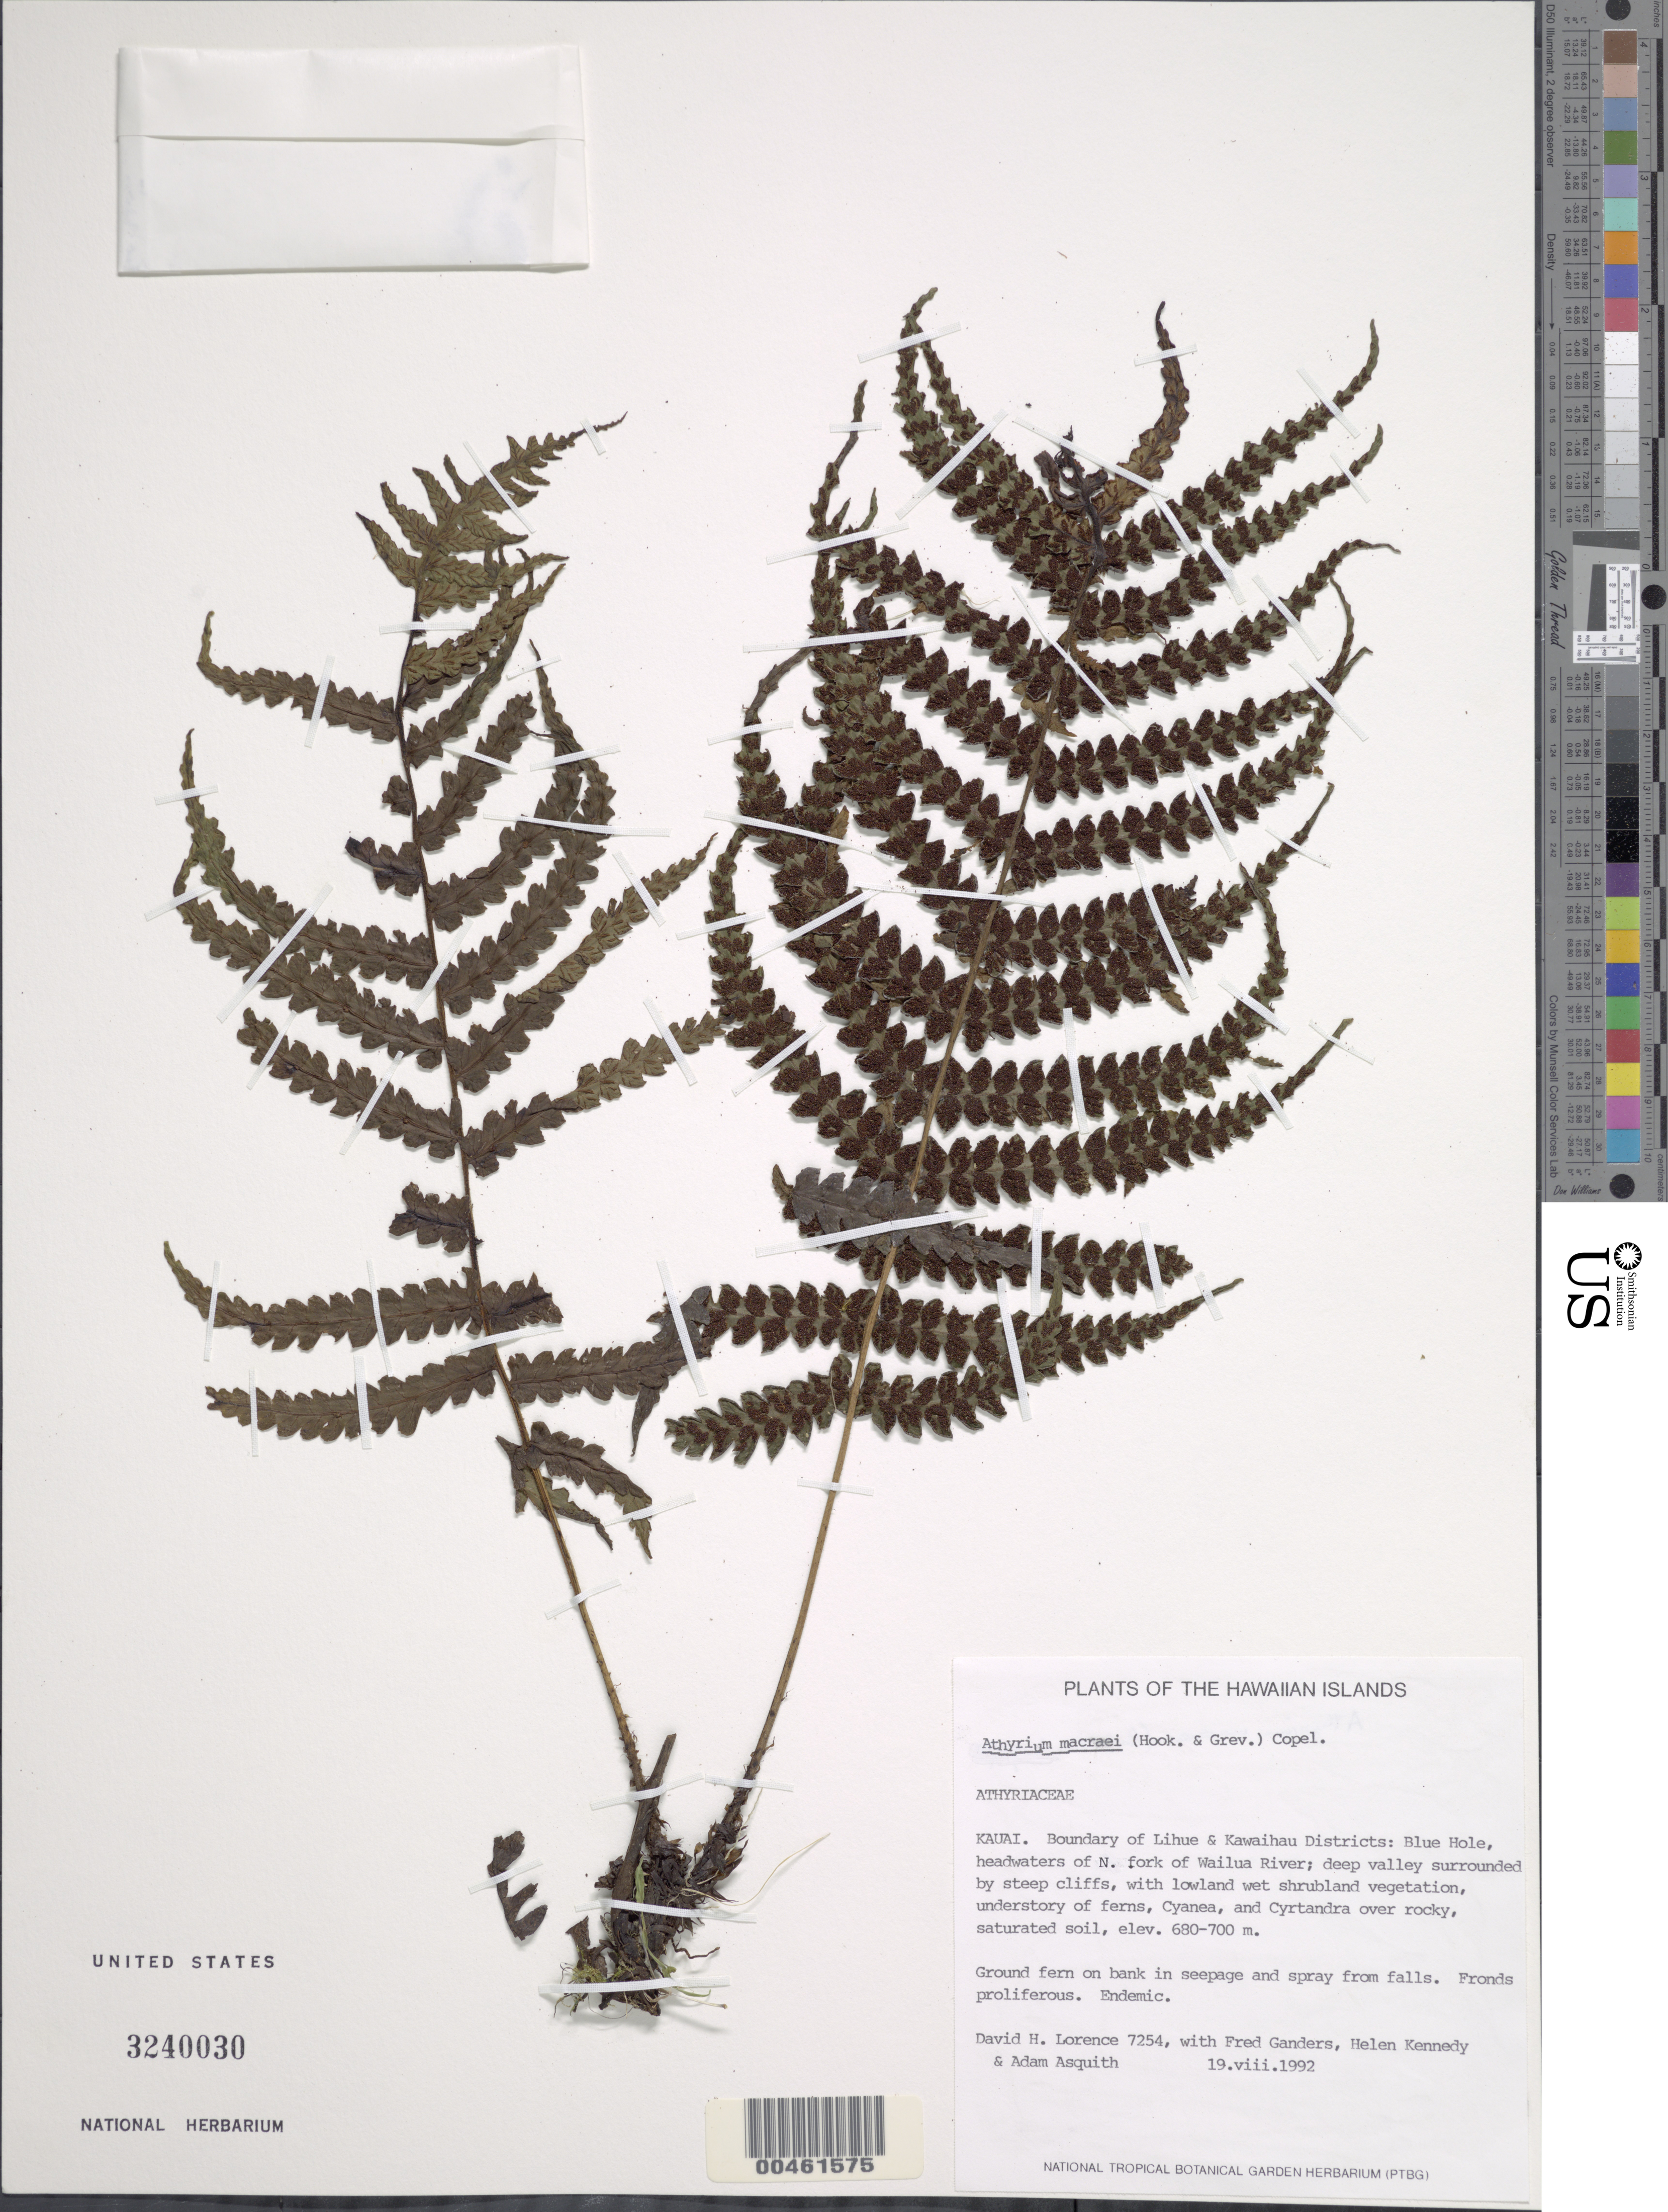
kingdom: Plantae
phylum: Tracheophyta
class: Polypodiopsida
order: Polypodiales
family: Athyriaceae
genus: Deparia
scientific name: Deparia prolifera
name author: (Kaulf.) Hook. & Grev.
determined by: Wagner, W. L., (BOT), Smithsonian Institution - National Museum of Natural History (UNITED STATES)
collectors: D. Lorence, F. R. Ganders, H. Kennedy & A. Asquith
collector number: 7254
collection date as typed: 19 Aug 1992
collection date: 1992-08-19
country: United States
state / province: Hawaii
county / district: Kauai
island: Kaua'i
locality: Boundary of Lihue & Kawaihau Districts: Blue Hole, headwaters of N fork of Wailua River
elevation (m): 680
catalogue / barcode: US 3240030